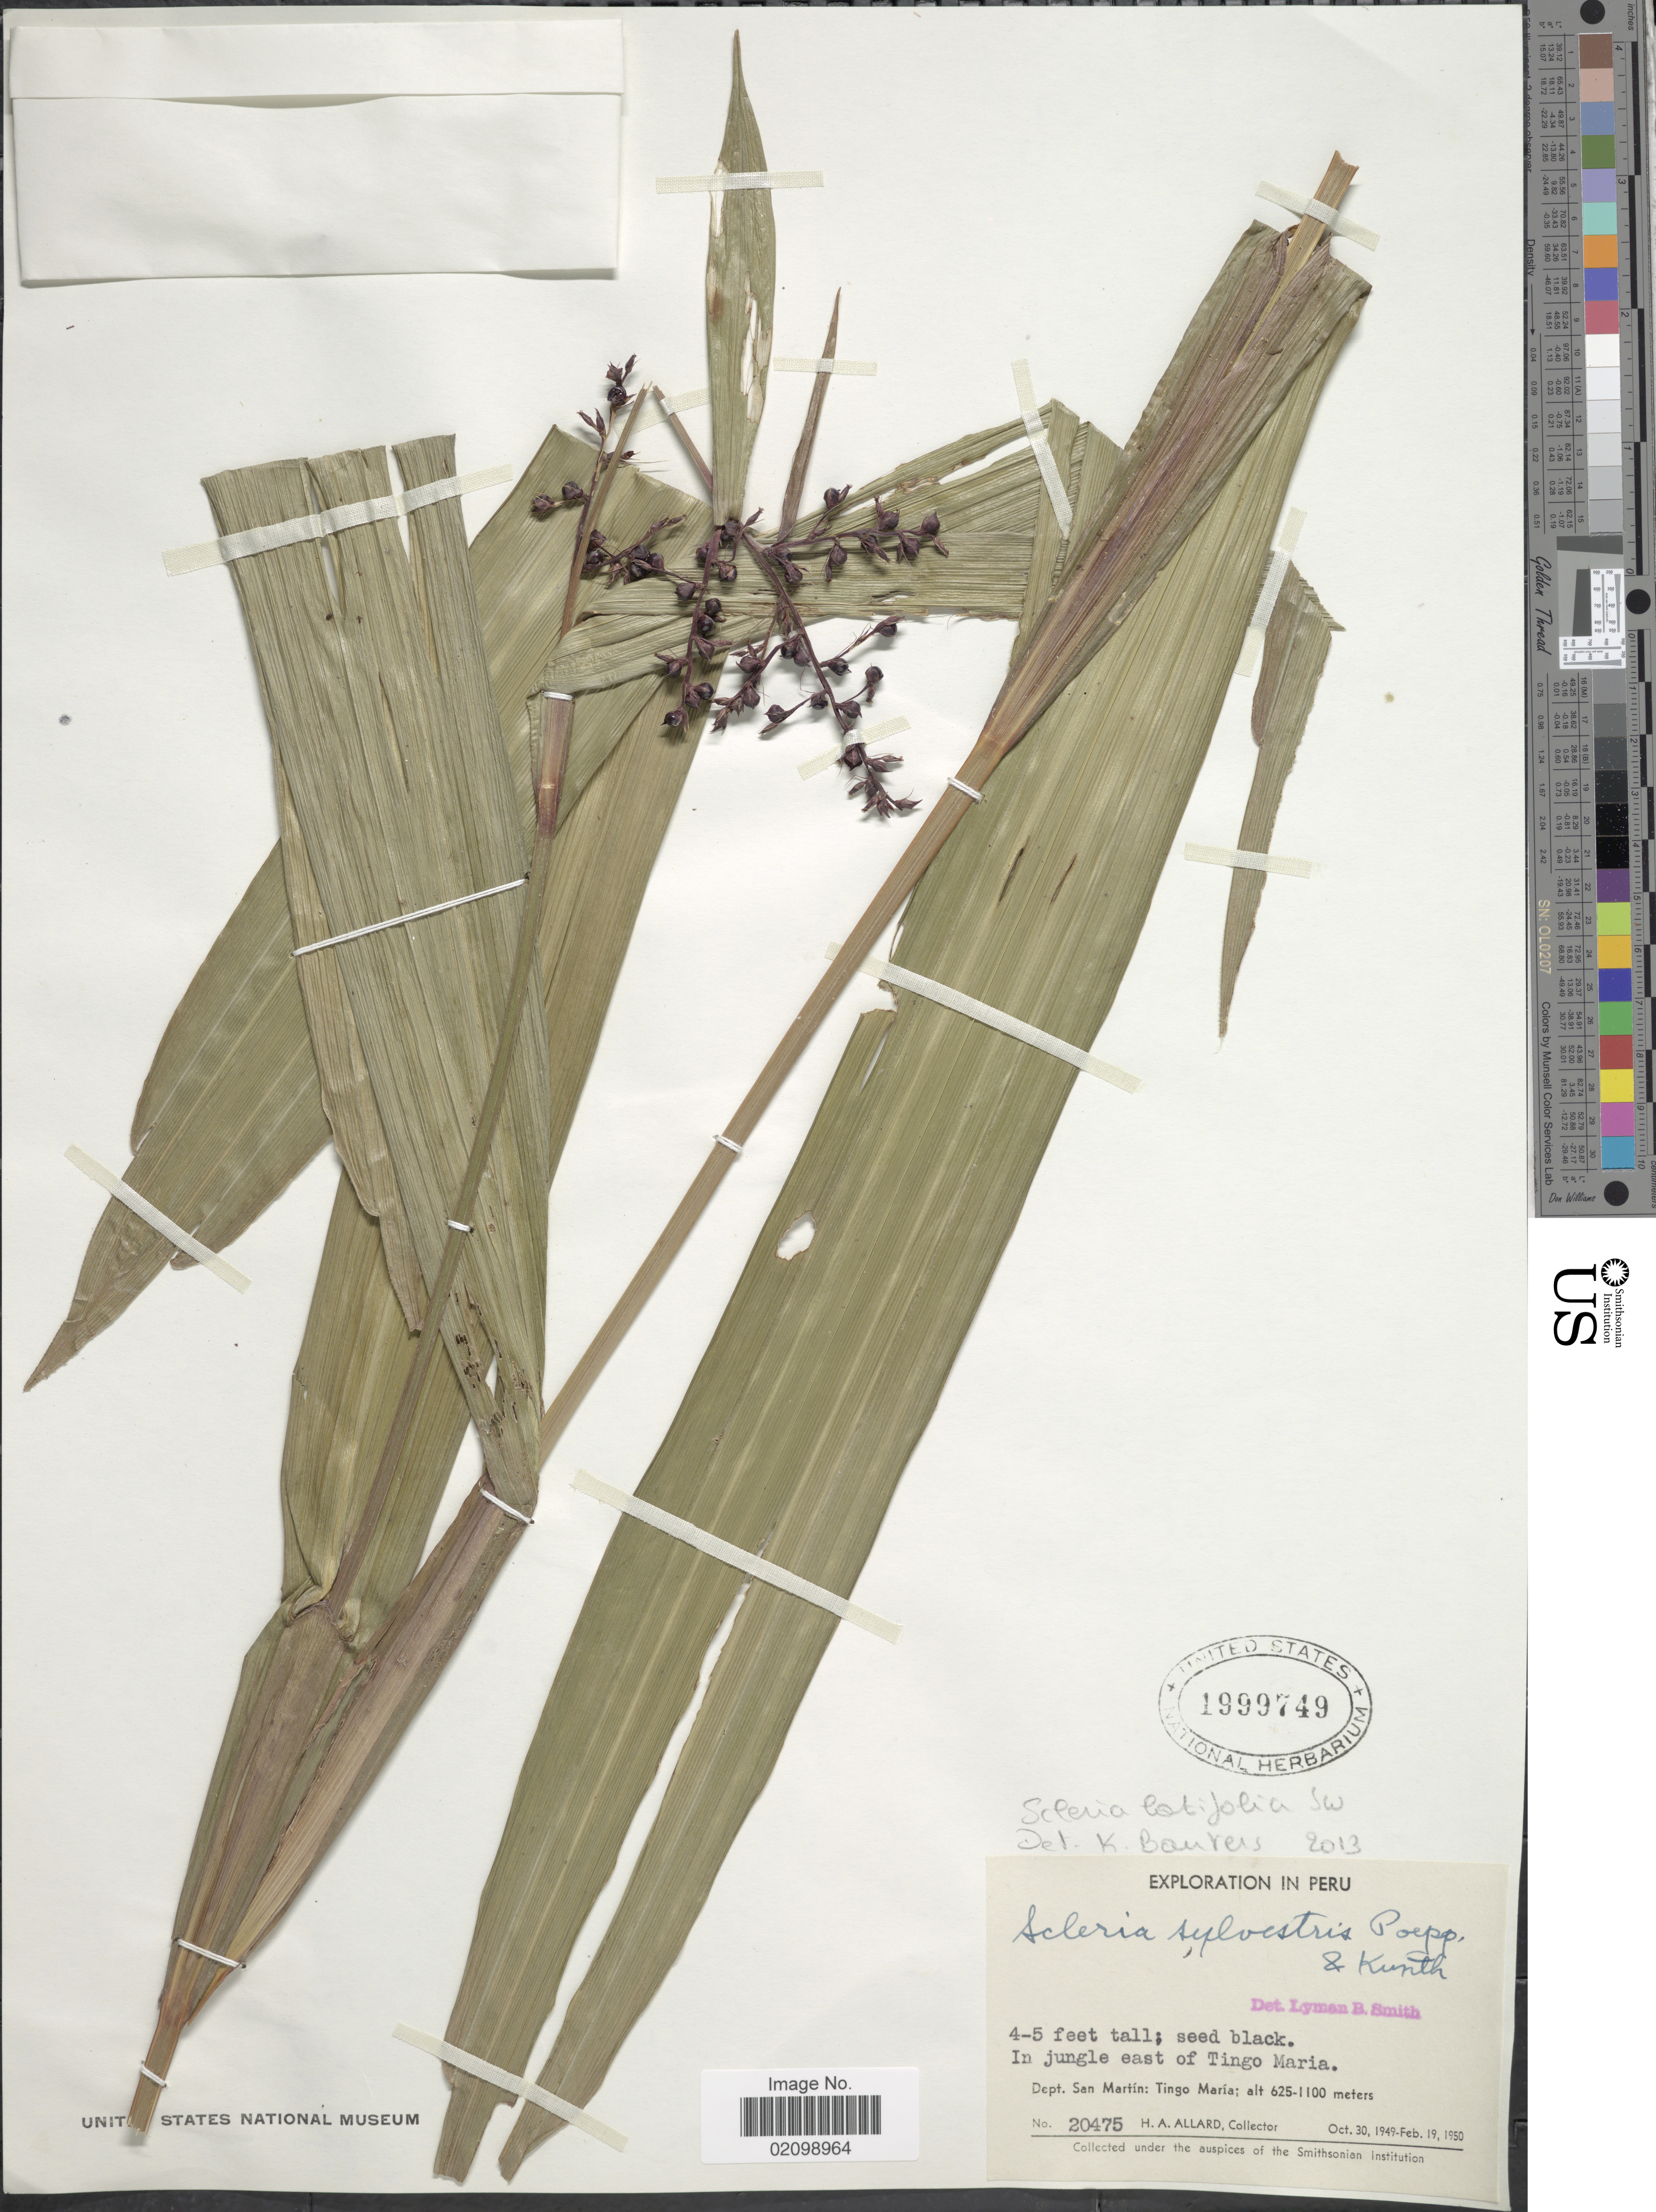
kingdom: Plantae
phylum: Tracheophyta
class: Liliopsida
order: Poales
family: Cyperaceae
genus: Scleria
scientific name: Scleria latifolia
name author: Sw.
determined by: Bauters, K.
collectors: H. A. Allard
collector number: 20475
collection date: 1949-10-30/1950-02-19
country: Peru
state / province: San Martín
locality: In jungle east of Tingo Maria. Dept. San Martin: Tingo Maria.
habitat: in jungle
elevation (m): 625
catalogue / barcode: US 1999749